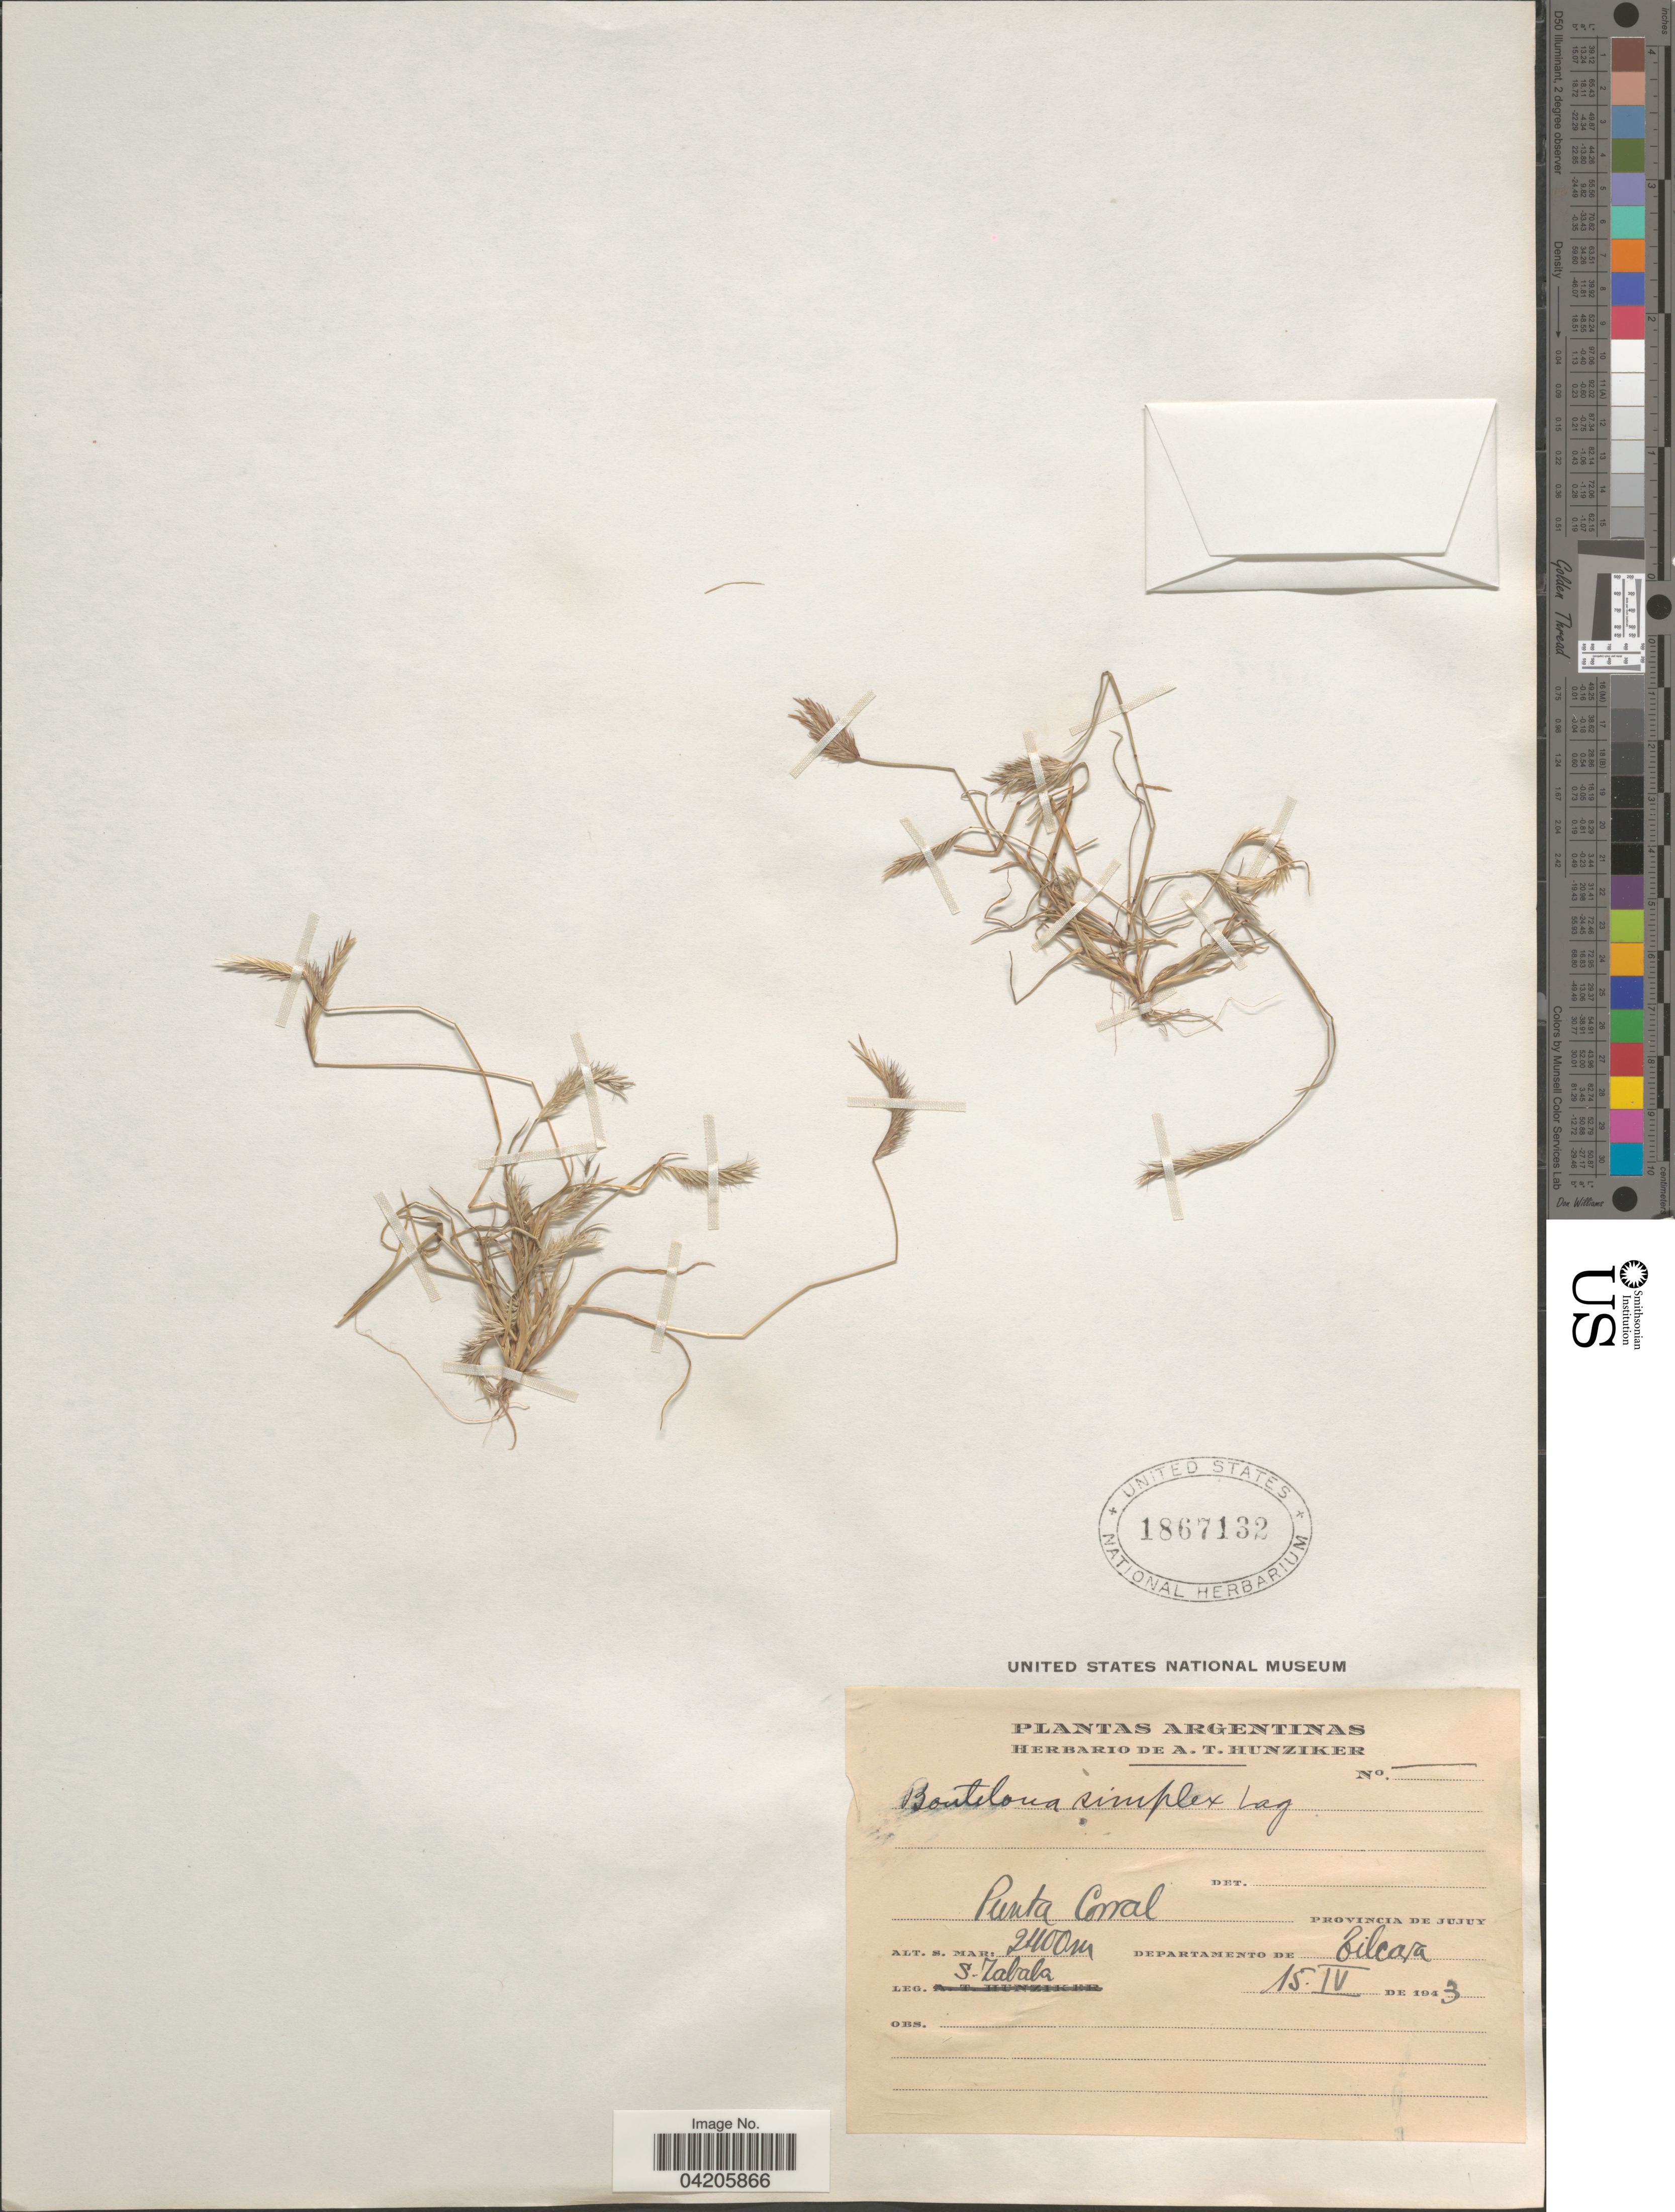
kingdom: Plantae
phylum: Tracheophyta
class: Liliopsida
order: Poales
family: Poaceae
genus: Bouteloua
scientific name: Bouteloua simplex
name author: Lag.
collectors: S. Zabala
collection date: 1943-04-15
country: Argentina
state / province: Jujuy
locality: Puntal Corral. Departamento de Tilcara.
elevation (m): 2400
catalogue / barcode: US 1867132